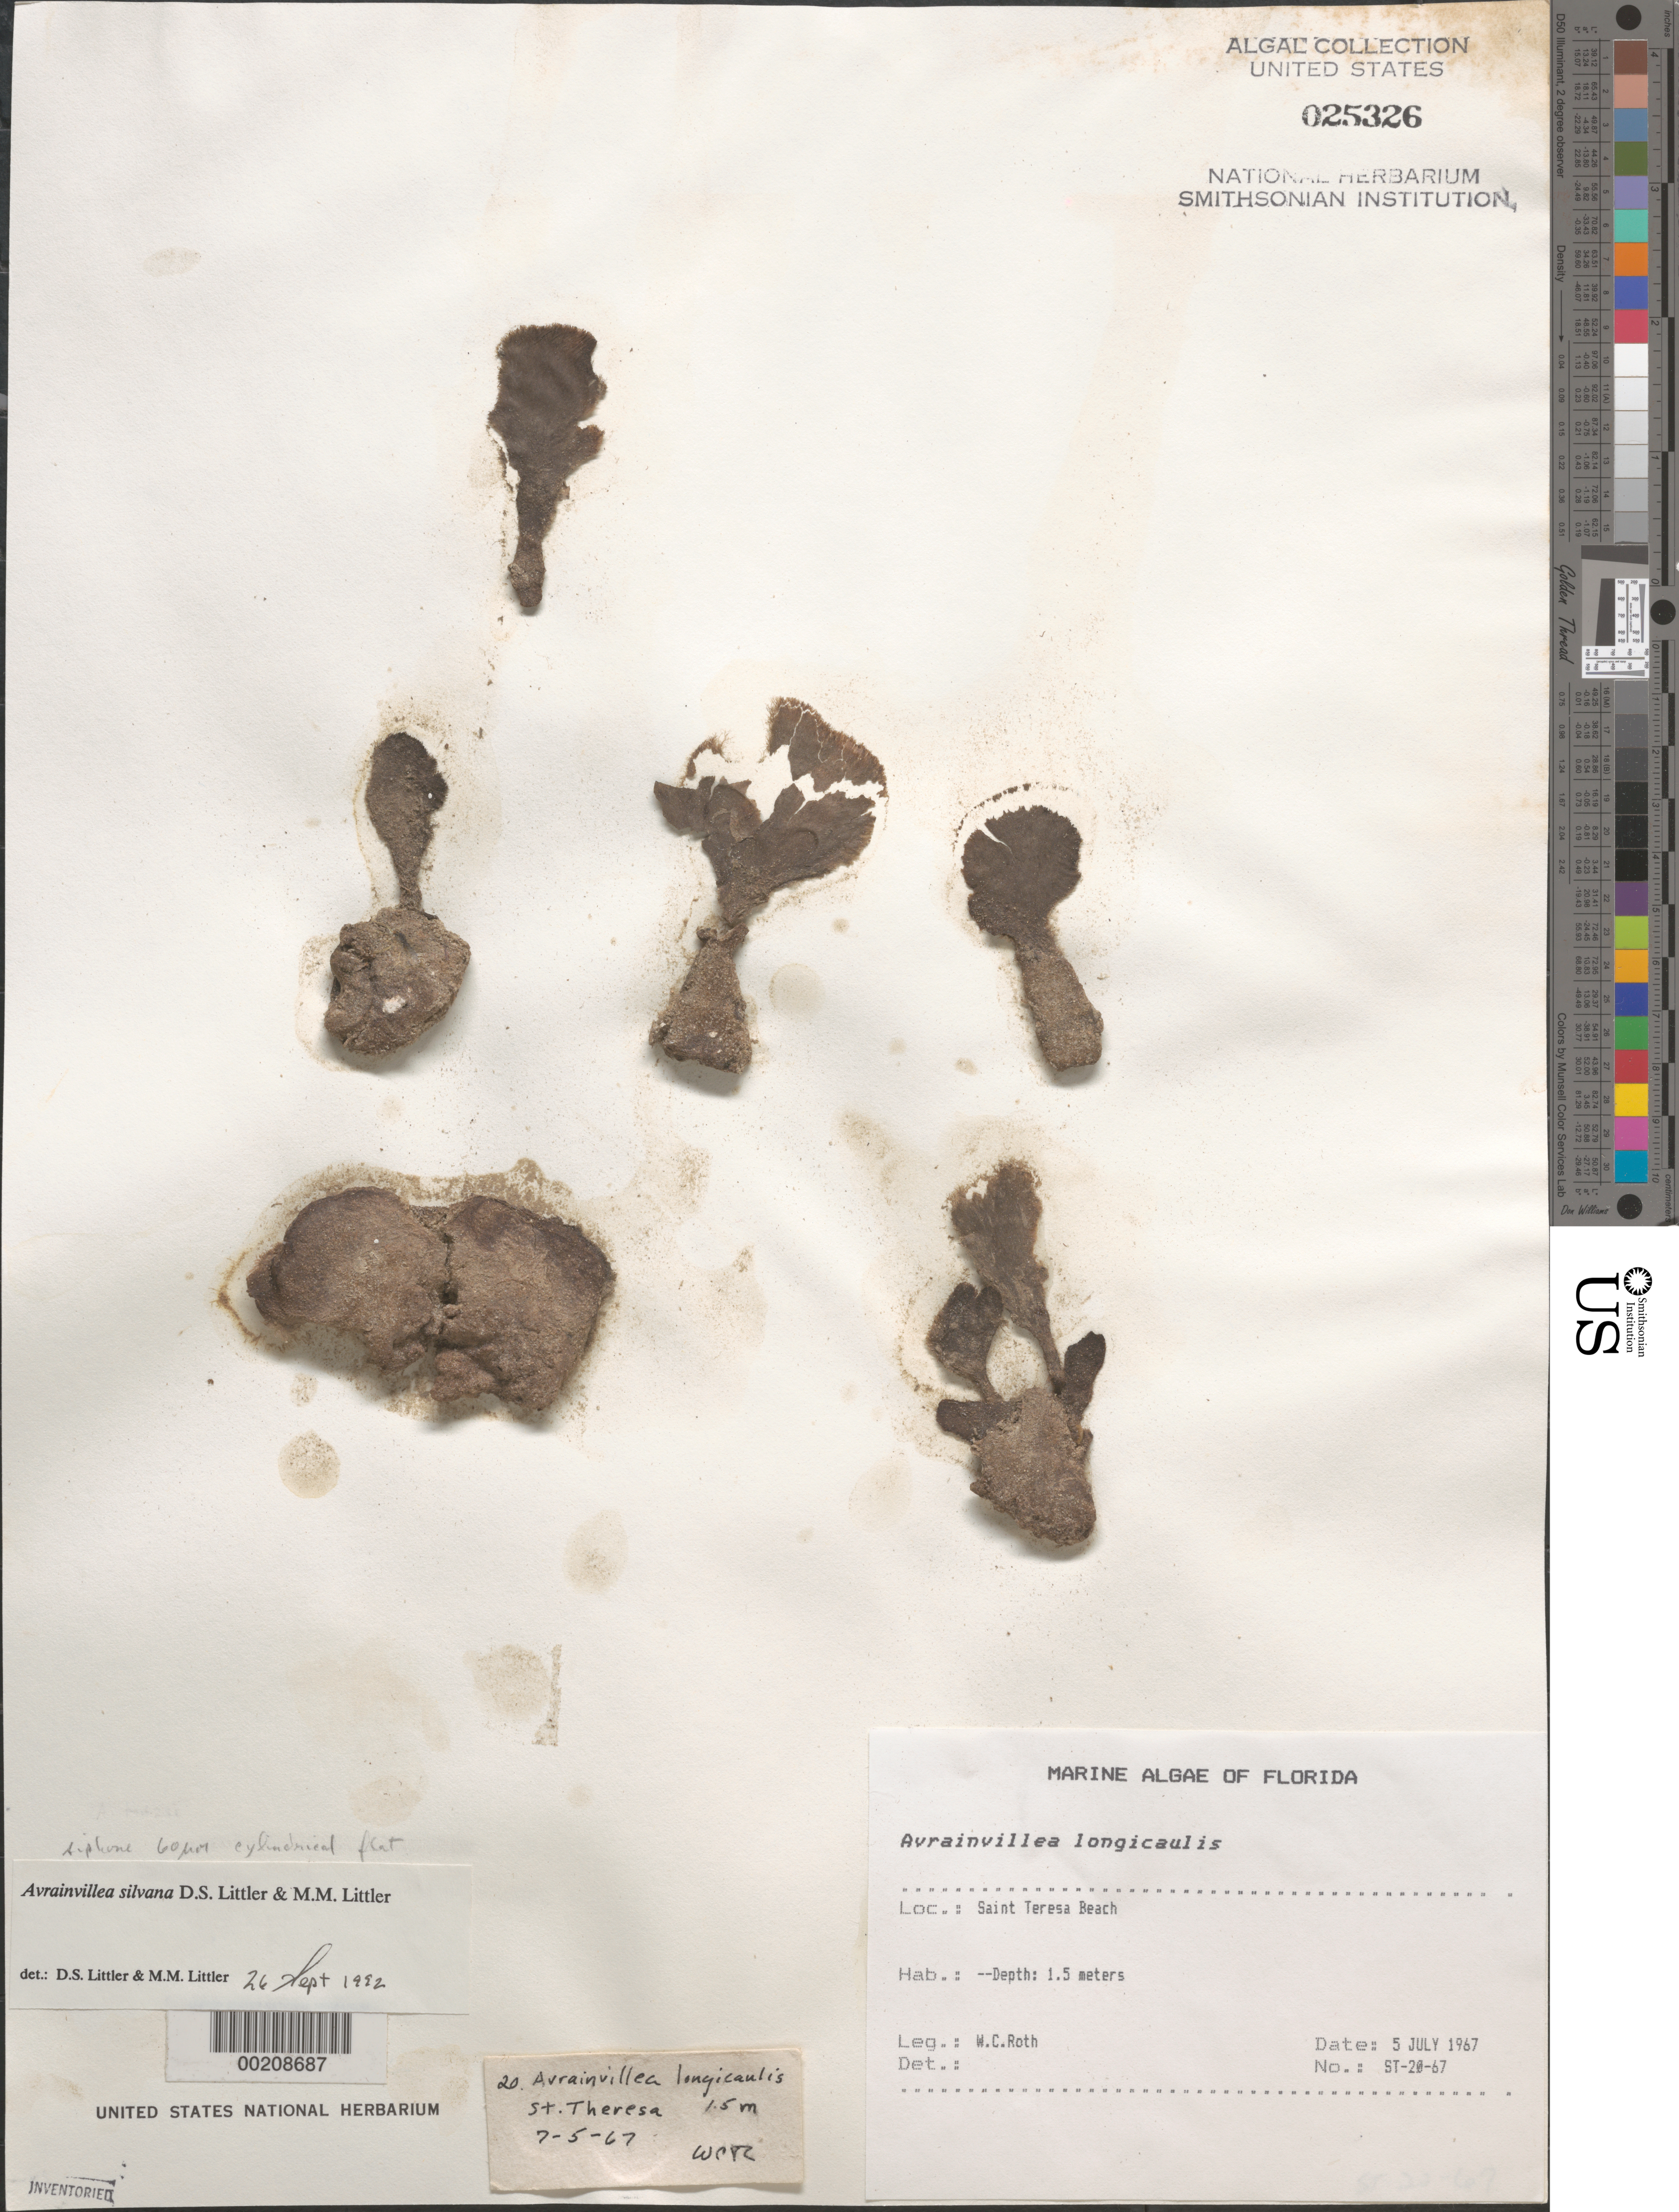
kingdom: Plantae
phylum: Chlorophyta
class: Ulvophyceae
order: Bryopsidales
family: Dichotomosiphonaceae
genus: Avrainvillea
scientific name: Avrainvillea silvana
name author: D.S. Littler & Littler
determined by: Littler, D. S.; Littler, M. M.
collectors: W. C. Roth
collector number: St-20-67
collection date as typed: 05 Jul 1967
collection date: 1967-07-05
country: United States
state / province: Florida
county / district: Franklin County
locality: Saint Teresa Beach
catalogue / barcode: US 25326